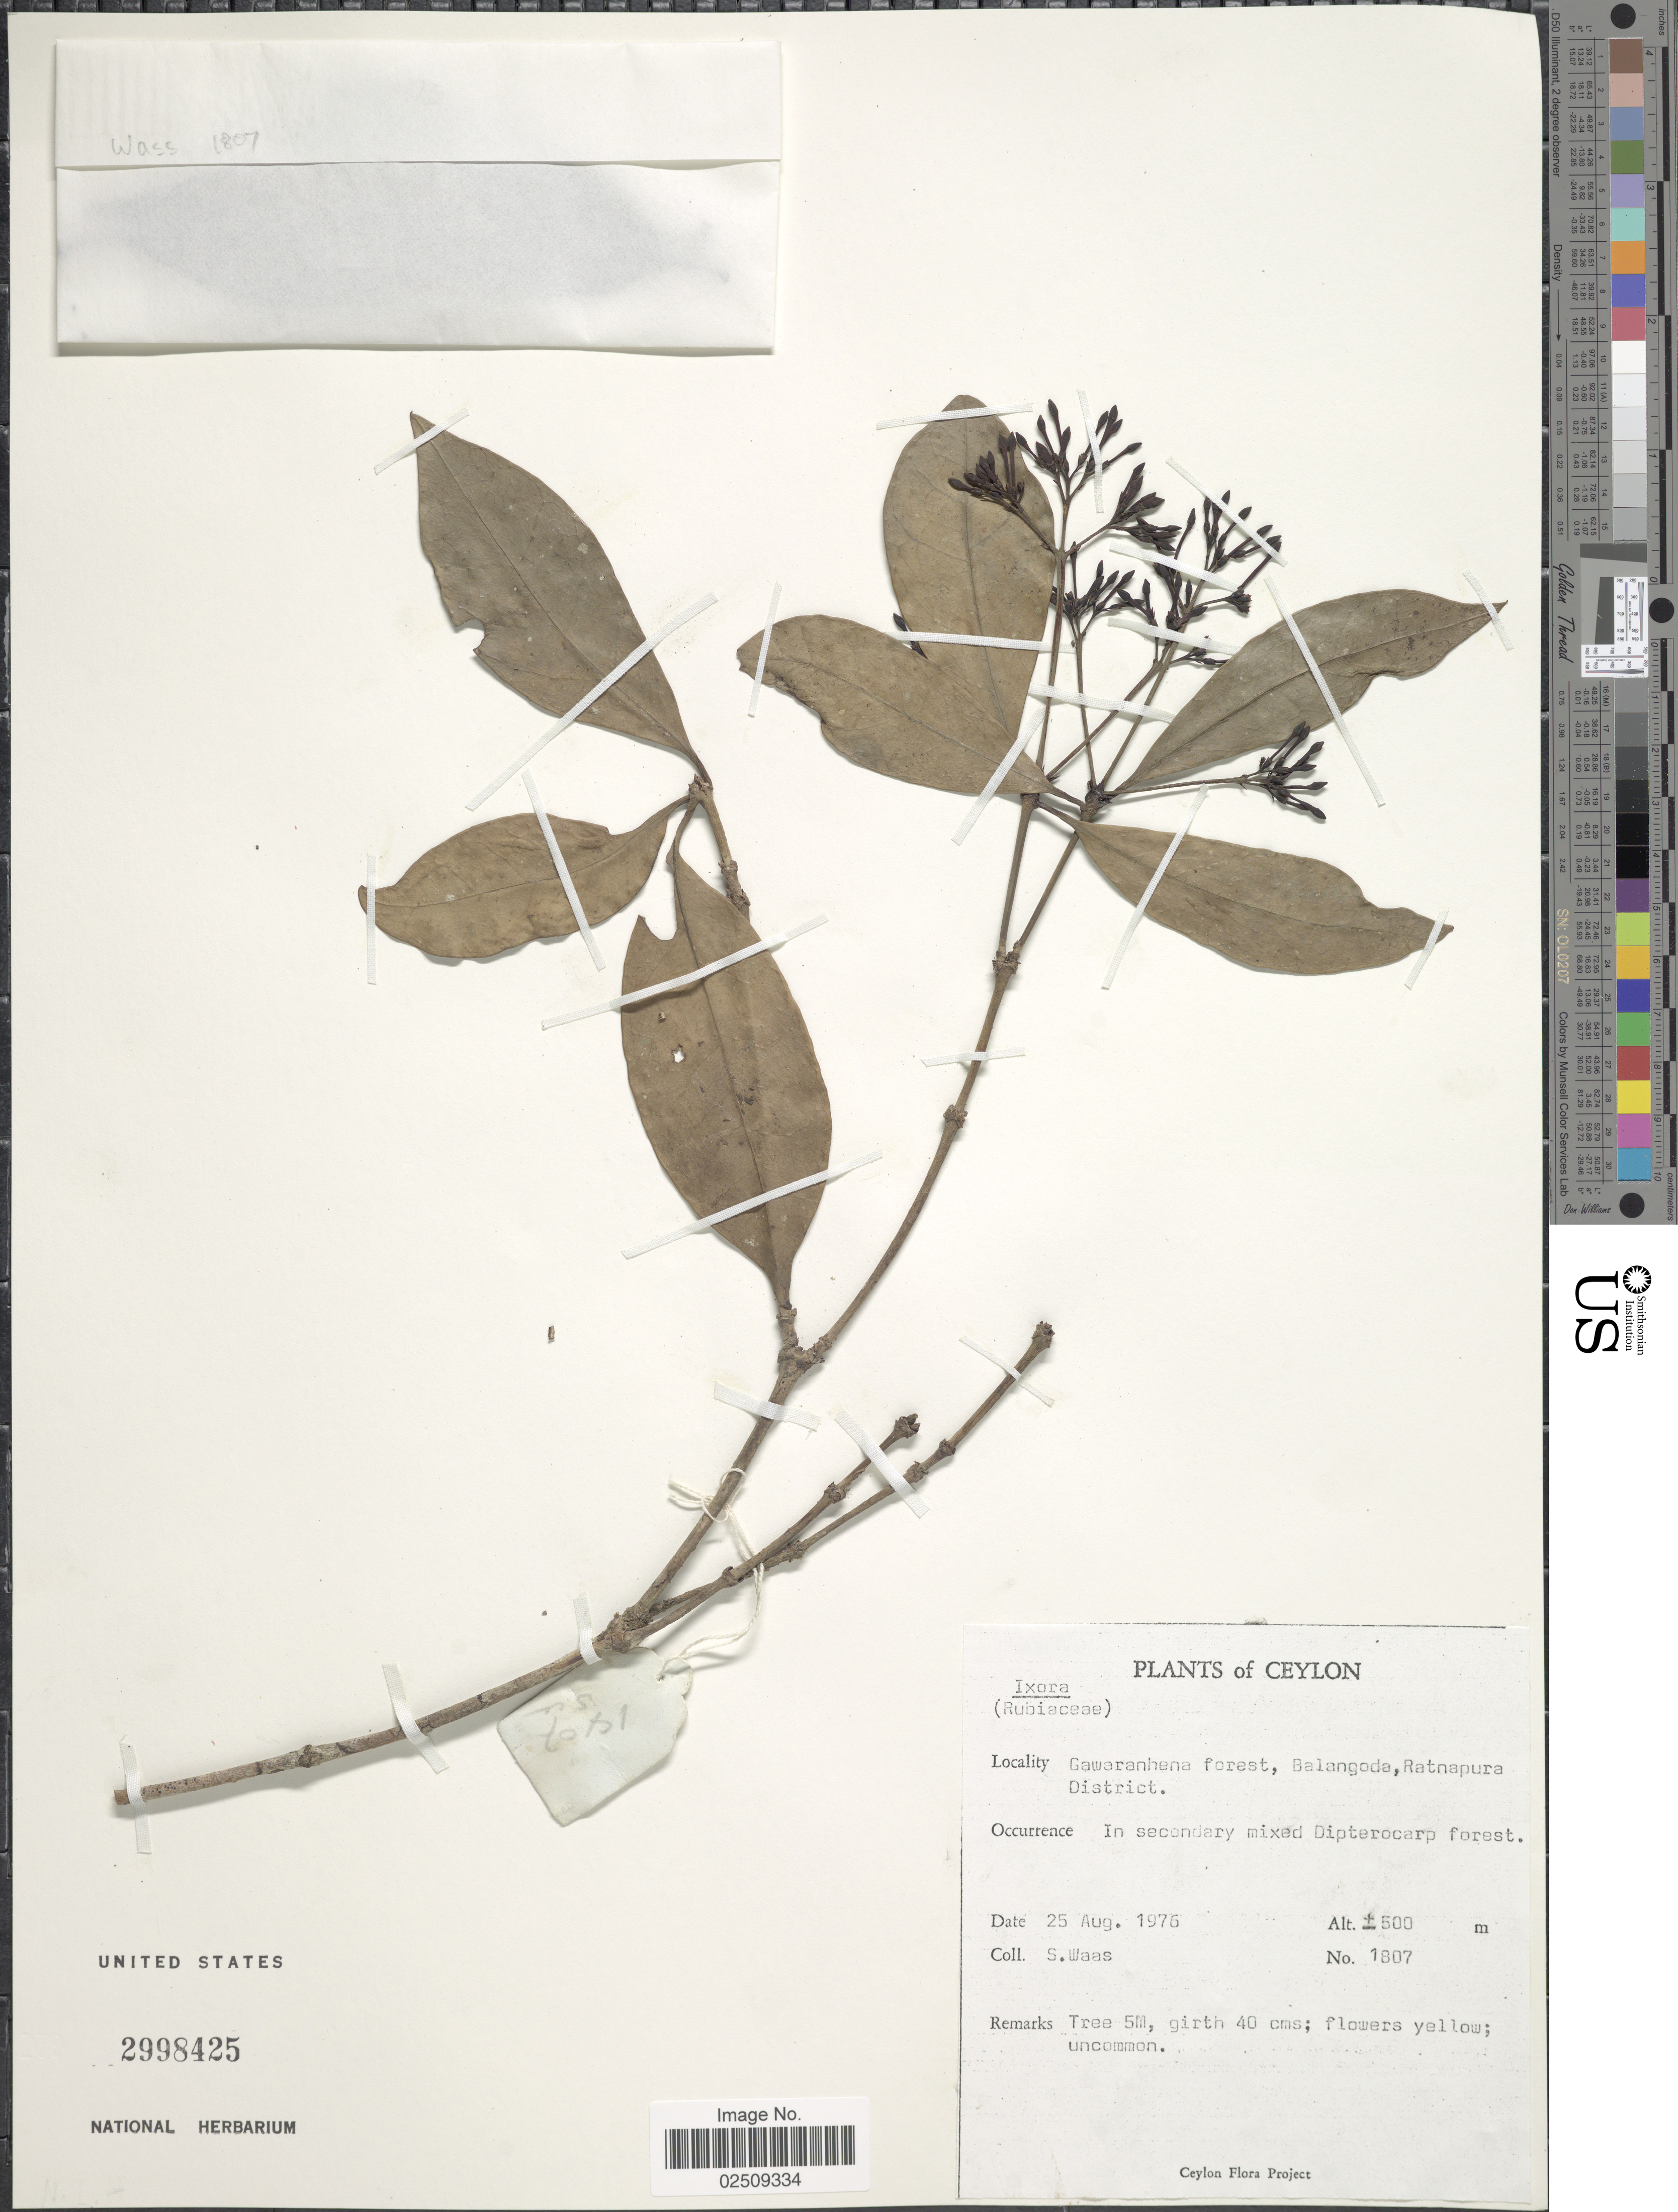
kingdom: Plantae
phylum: Tracheophyta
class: Magnoliopsida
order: Gentianales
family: Rubiaceae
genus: Ixora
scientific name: Ixora sp.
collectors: S. Waas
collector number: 1807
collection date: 1976-08-25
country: Sri Lanka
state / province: Sabaragamuwa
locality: Ceylon. Gawaranhena forest, Balangoda, Ratnapura District.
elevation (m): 500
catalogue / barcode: US 2998425